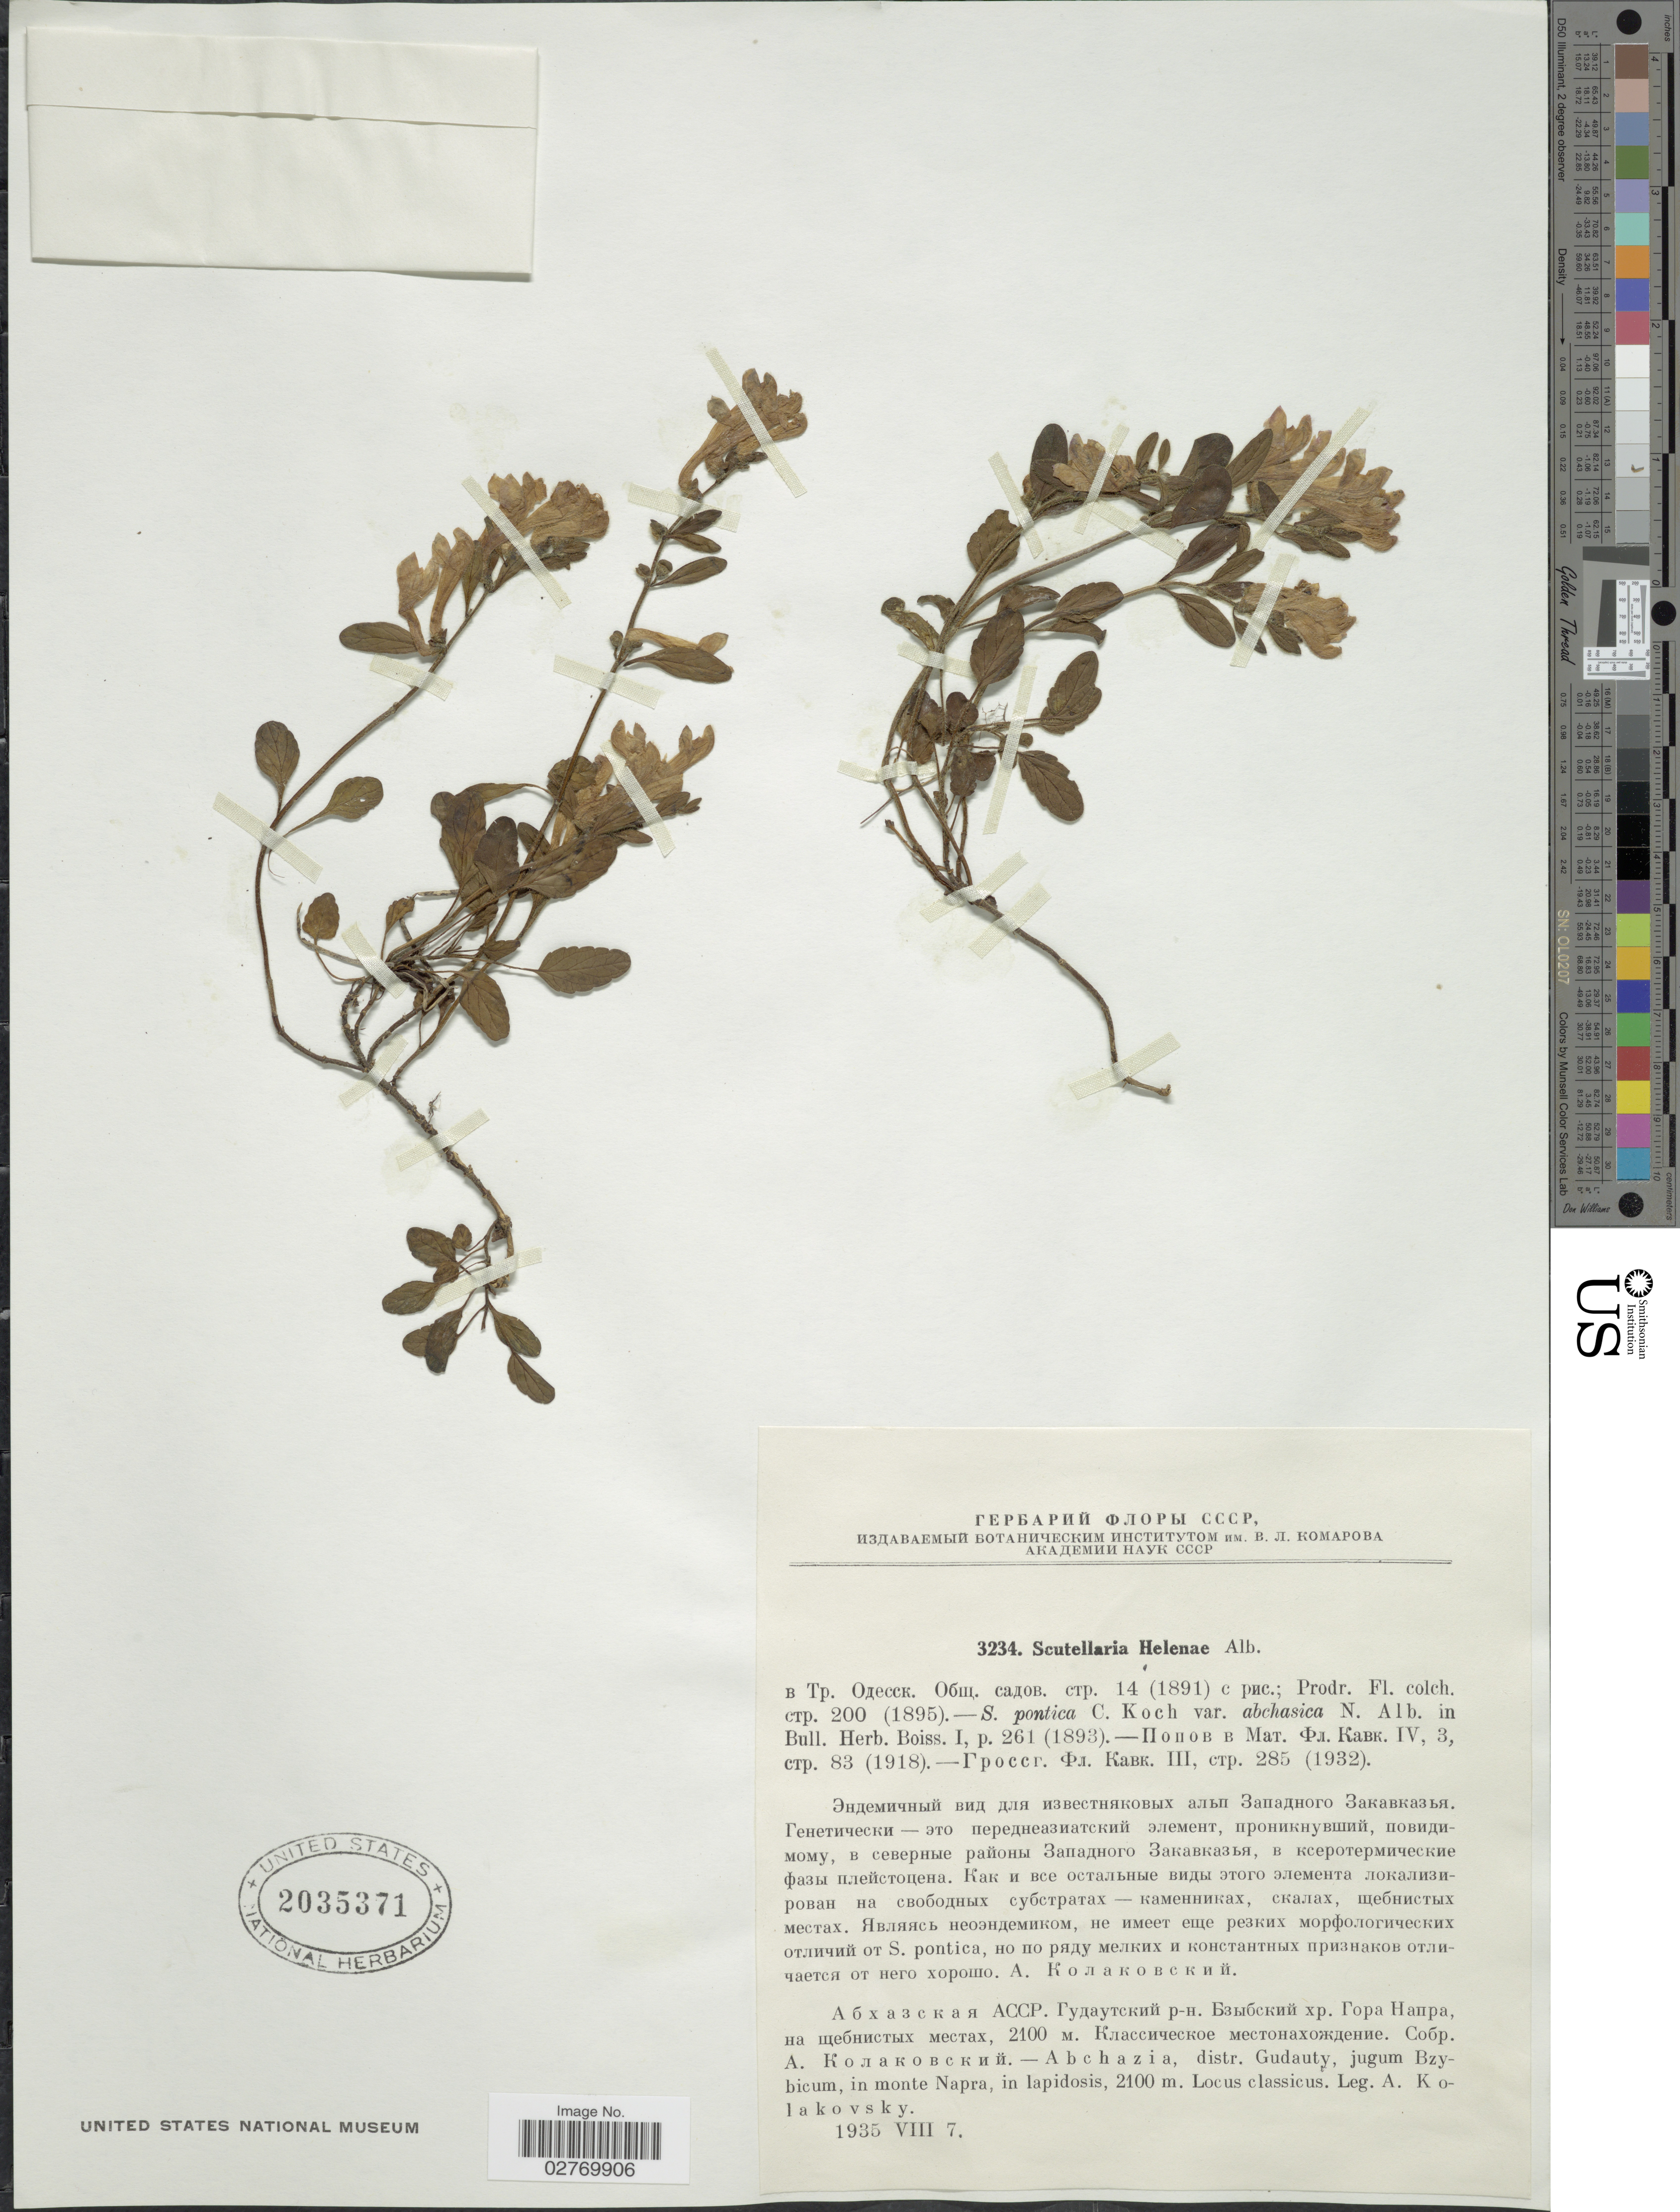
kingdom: Plantae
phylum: Tracheophyta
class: Magnoliopsida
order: Lamiales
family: Lamiaceae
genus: Scutellaria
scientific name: Scutellaria helenae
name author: Albov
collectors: A. Kolakovsky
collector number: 3234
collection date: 1935-08-07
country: Georgia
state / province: Abkhazia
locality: Abchazia, distr. Gudauty, jugum Bzybicum, in monte Napra, in lapidosis.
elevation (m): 2100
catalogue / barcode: US 2035371